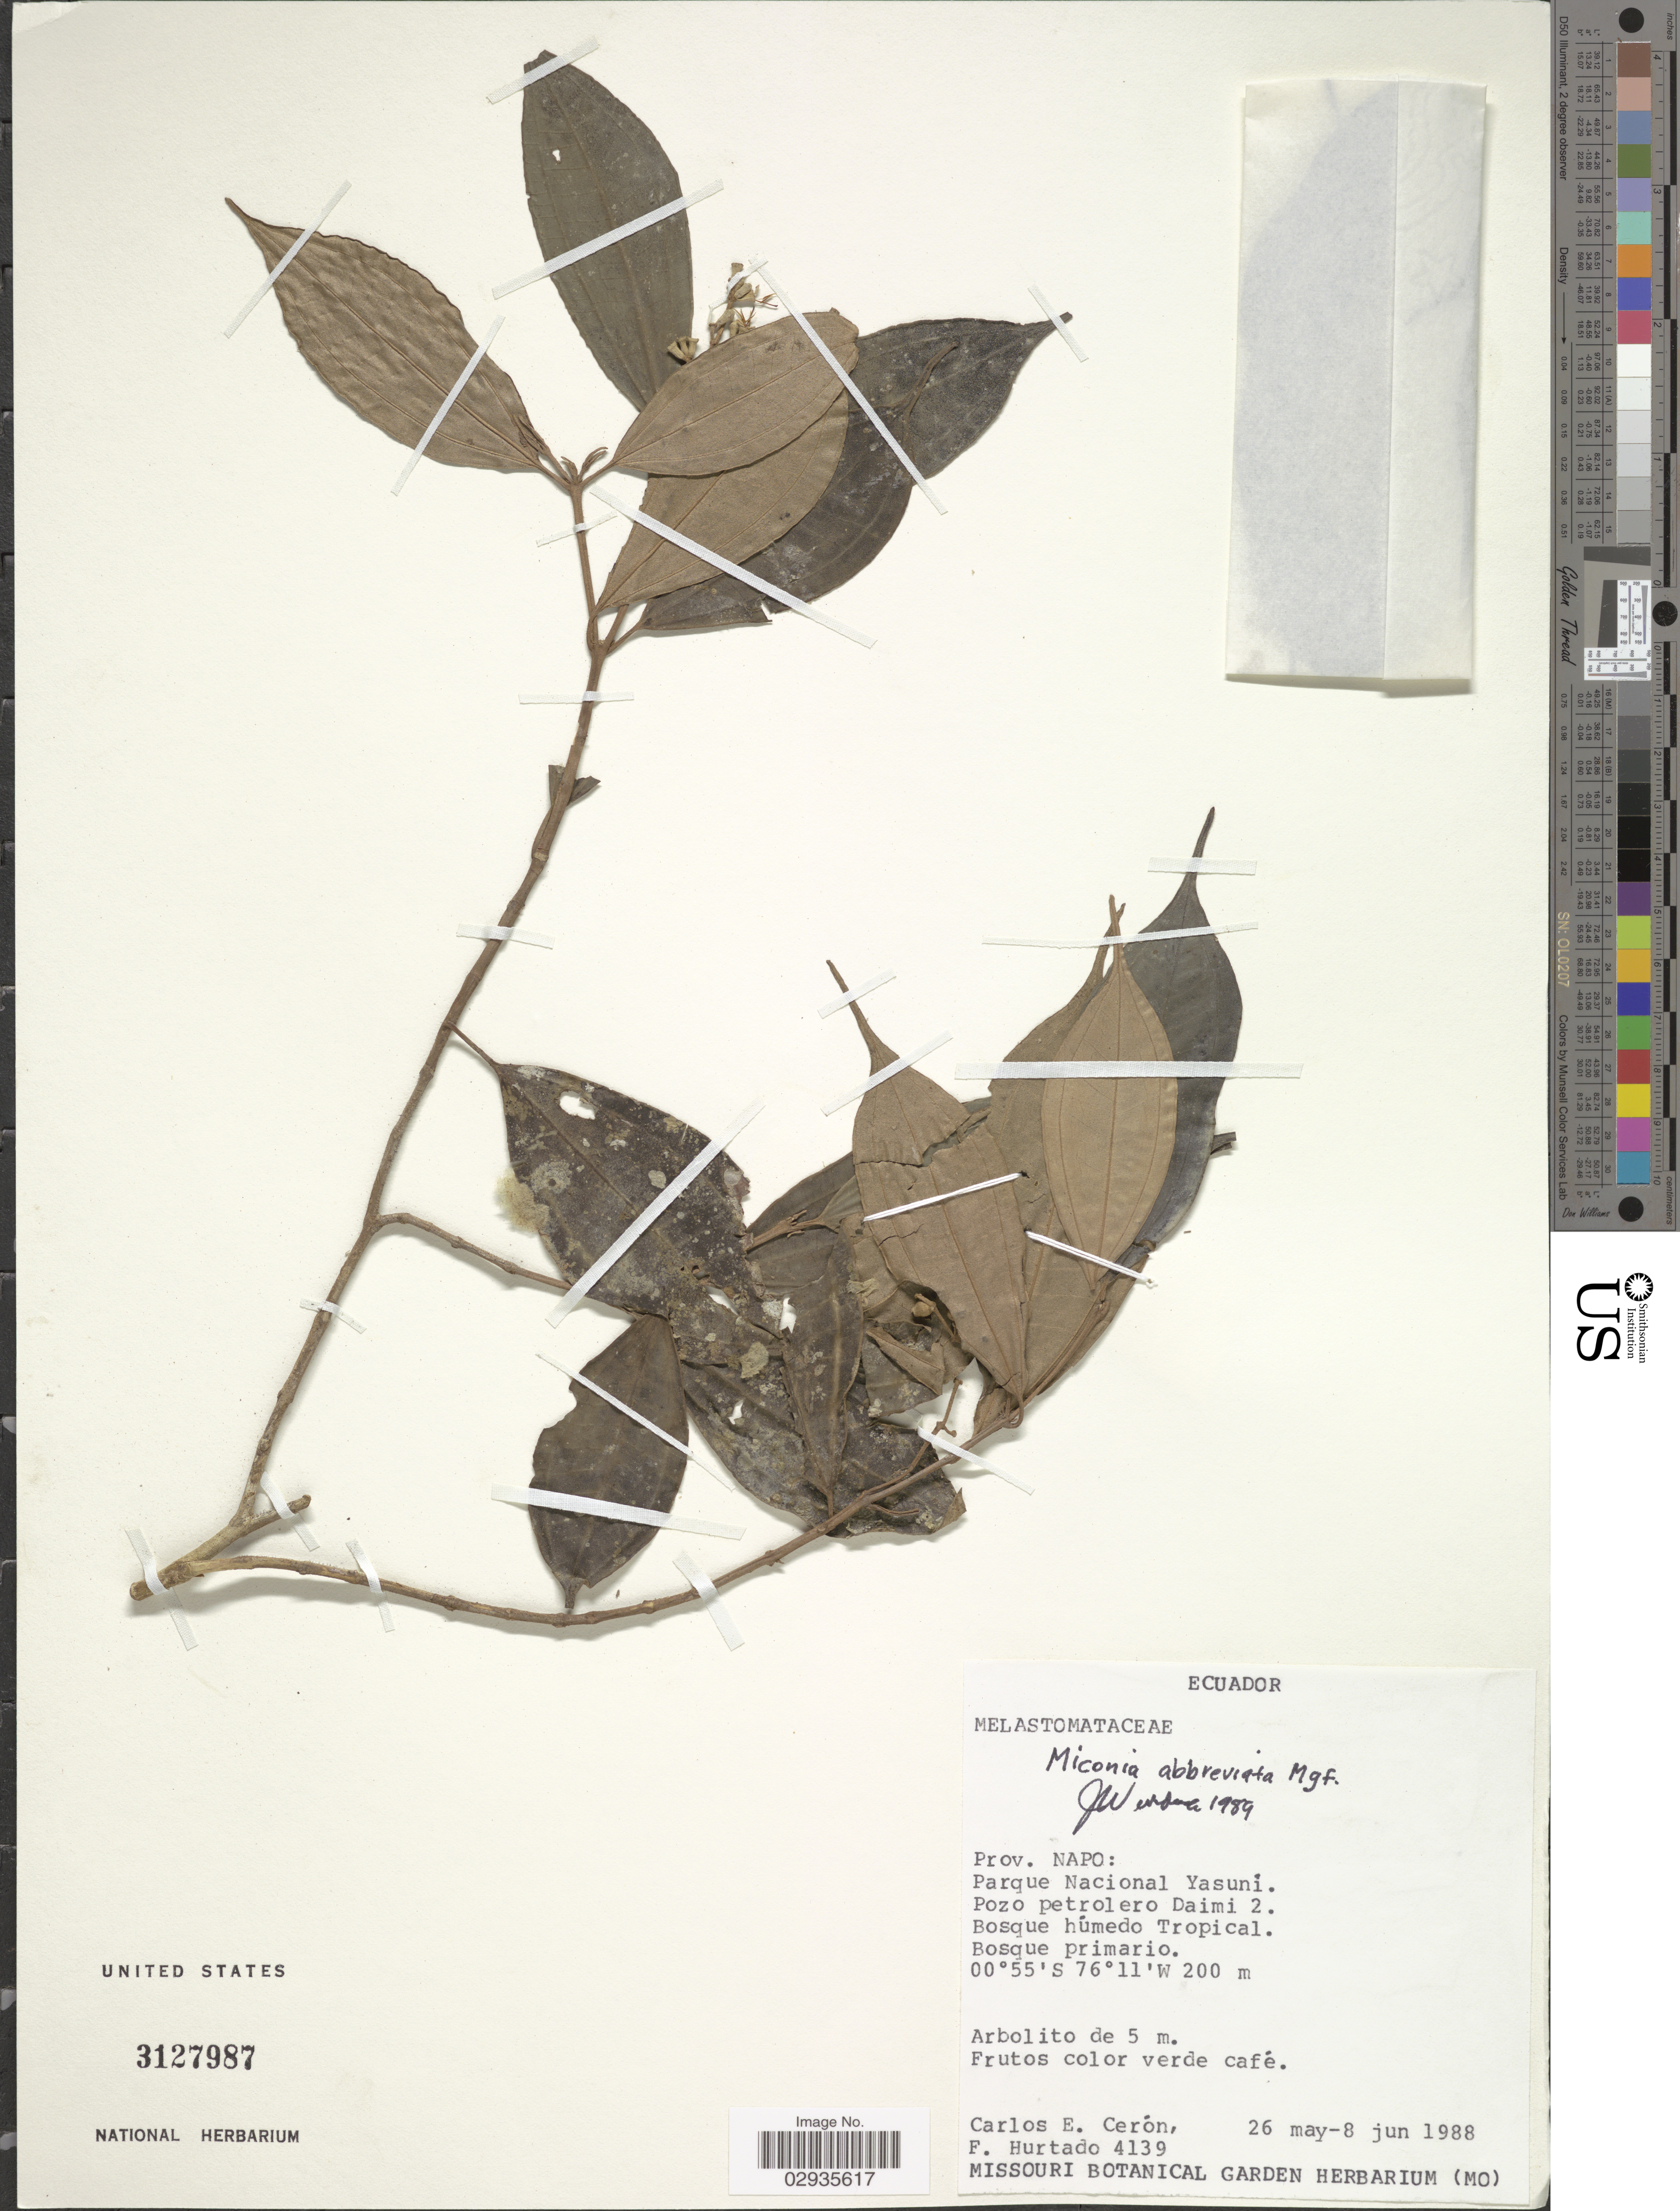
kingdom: Plantae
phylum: Tracheophyta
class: Magnoliopsida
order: Myrtales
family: Melastomataceae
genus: Miconia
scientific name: Miconia abbreviata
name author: Markgr.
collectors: C. E. Cerón M. & F. Hurtado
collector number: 4139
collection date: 1988-05-26/1988-06-08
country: Ecuador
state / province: Napo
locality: Parque Nacional Yasuní. Pozo petrolero Daimi 2.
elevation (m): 200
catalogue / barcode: US 3127987